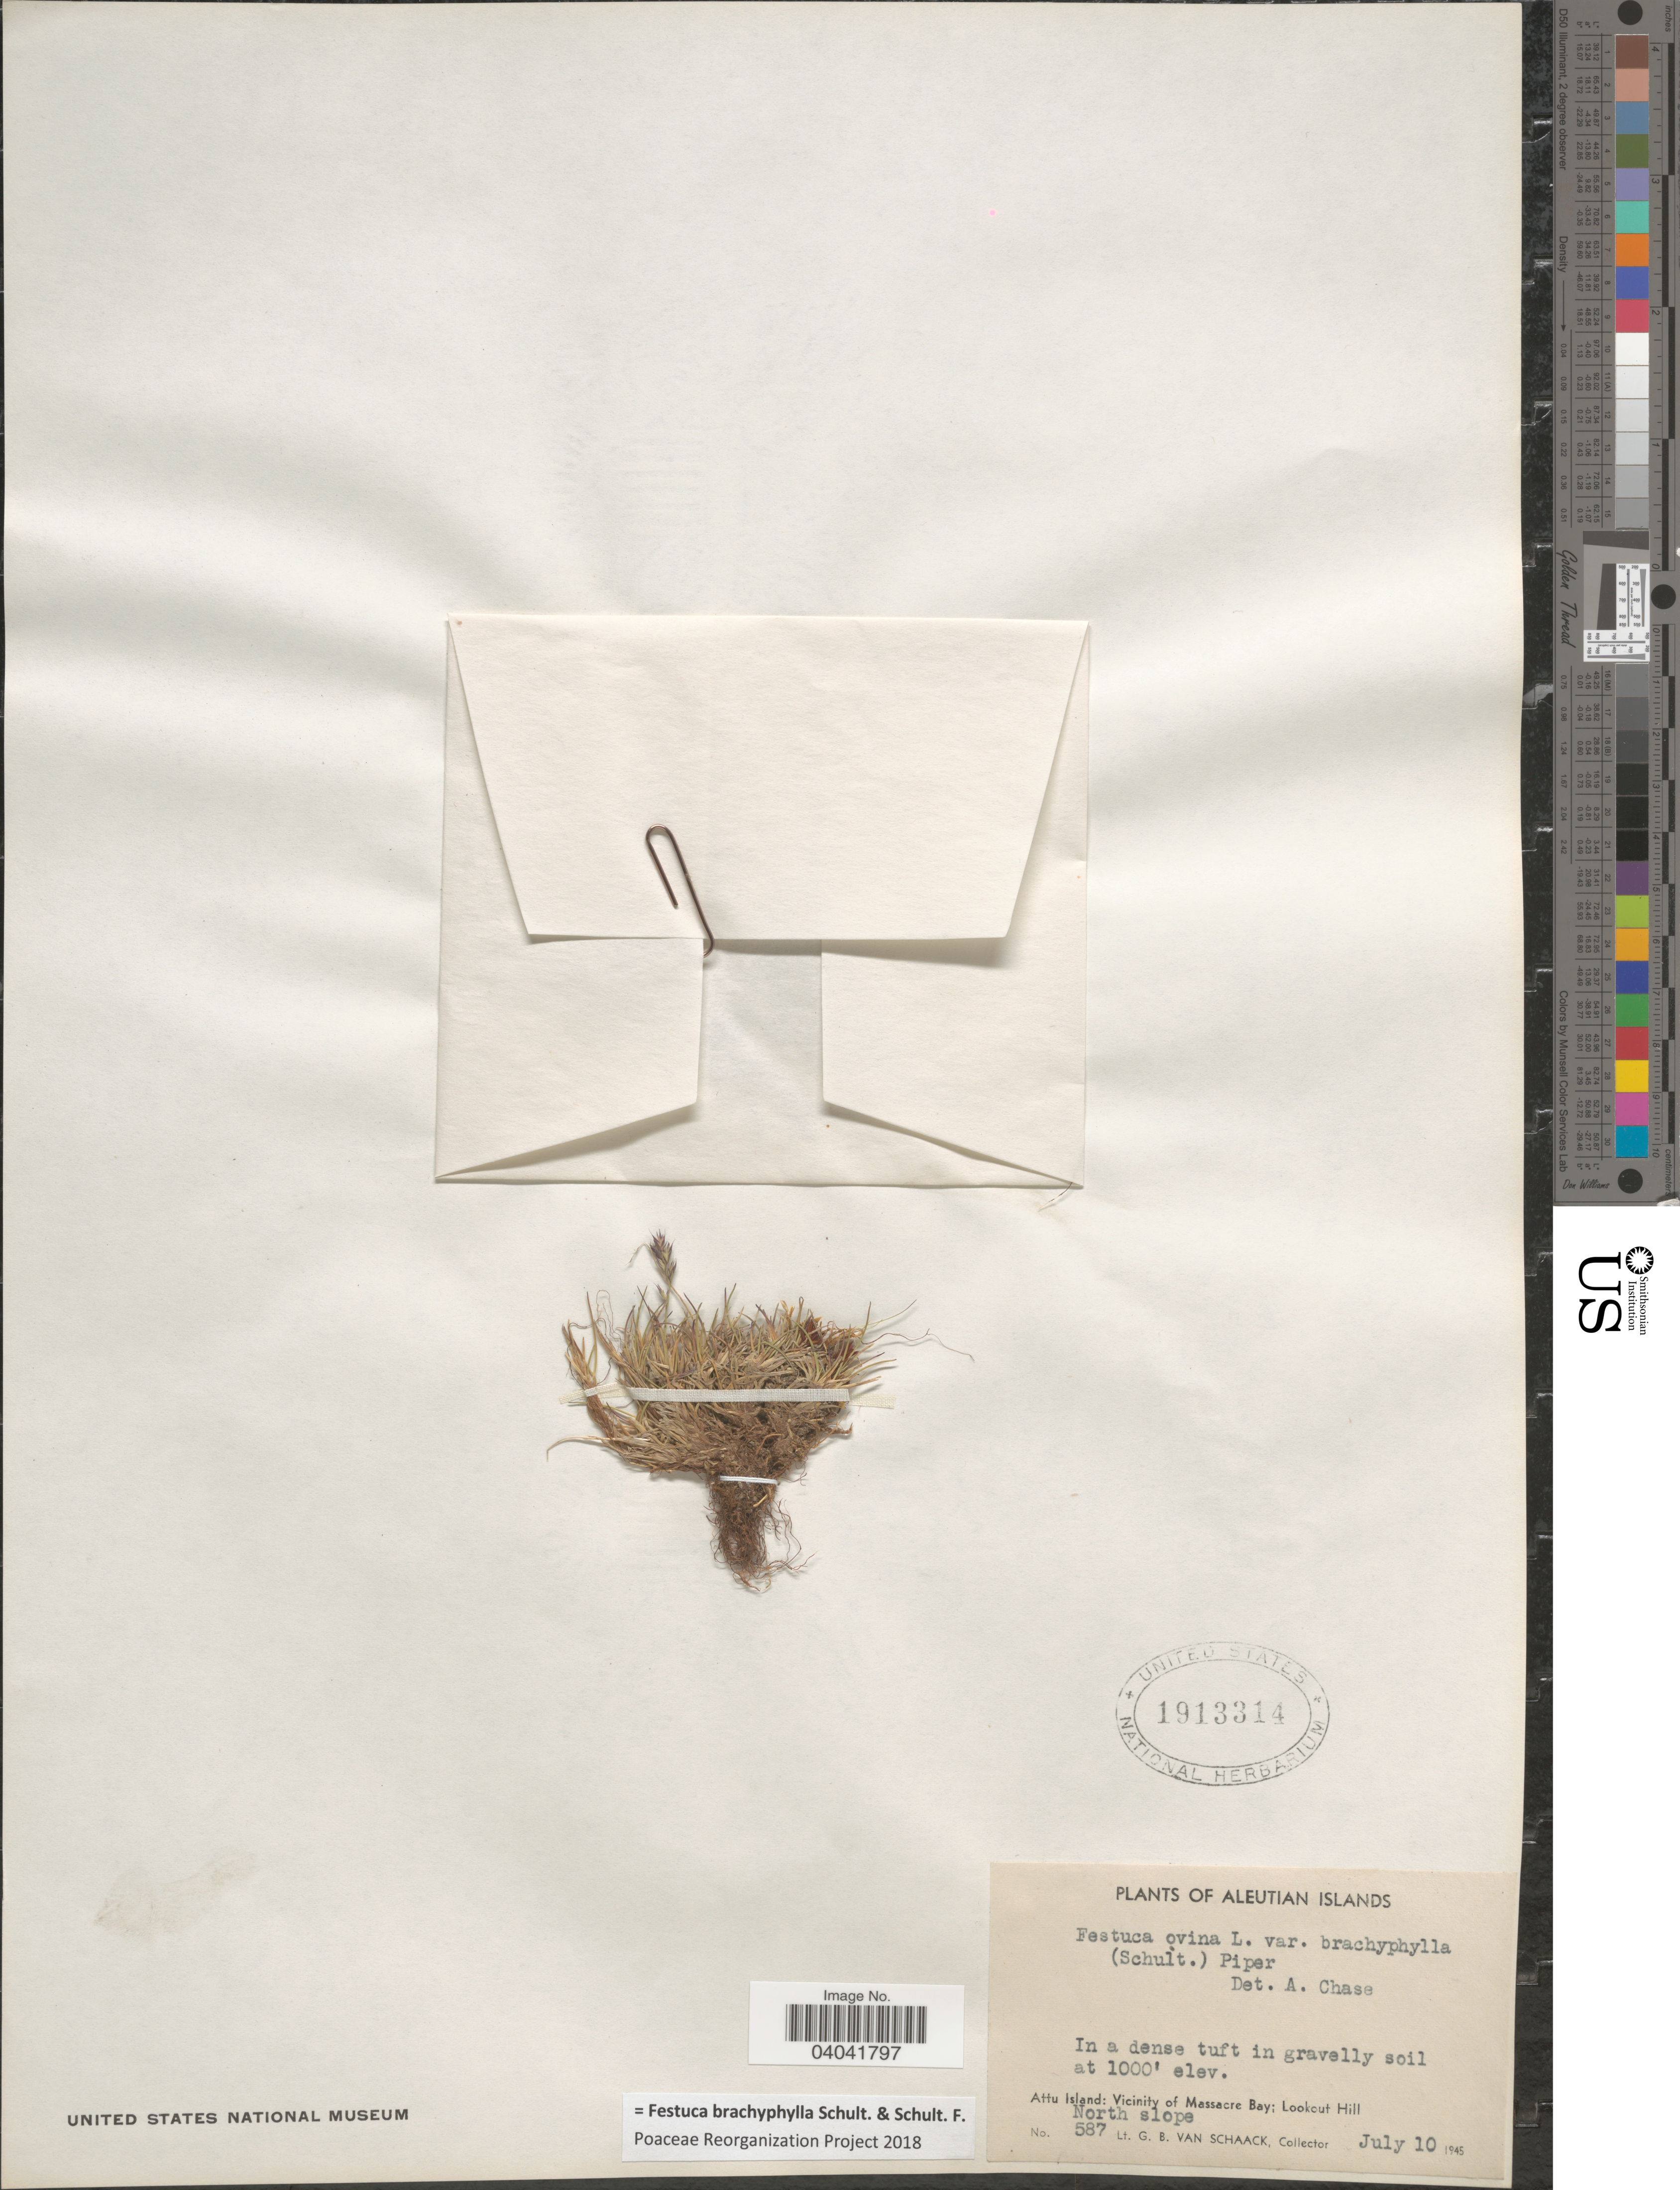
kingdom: Plantae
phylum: Tracheophyta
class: Liliopsida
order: Poales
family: Poaceae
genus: Festuca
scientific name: Festuca brachyphylla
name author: Schult. & Schult. f.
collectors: G. Van Schaack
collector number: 587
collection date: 1945-07-10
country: United States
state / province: Alaska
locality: Aleutian Islands. Attu Island: Vicinity of Massacre Bay; Lookout Hill. North slope.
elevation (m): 305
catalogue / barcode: US 1913314